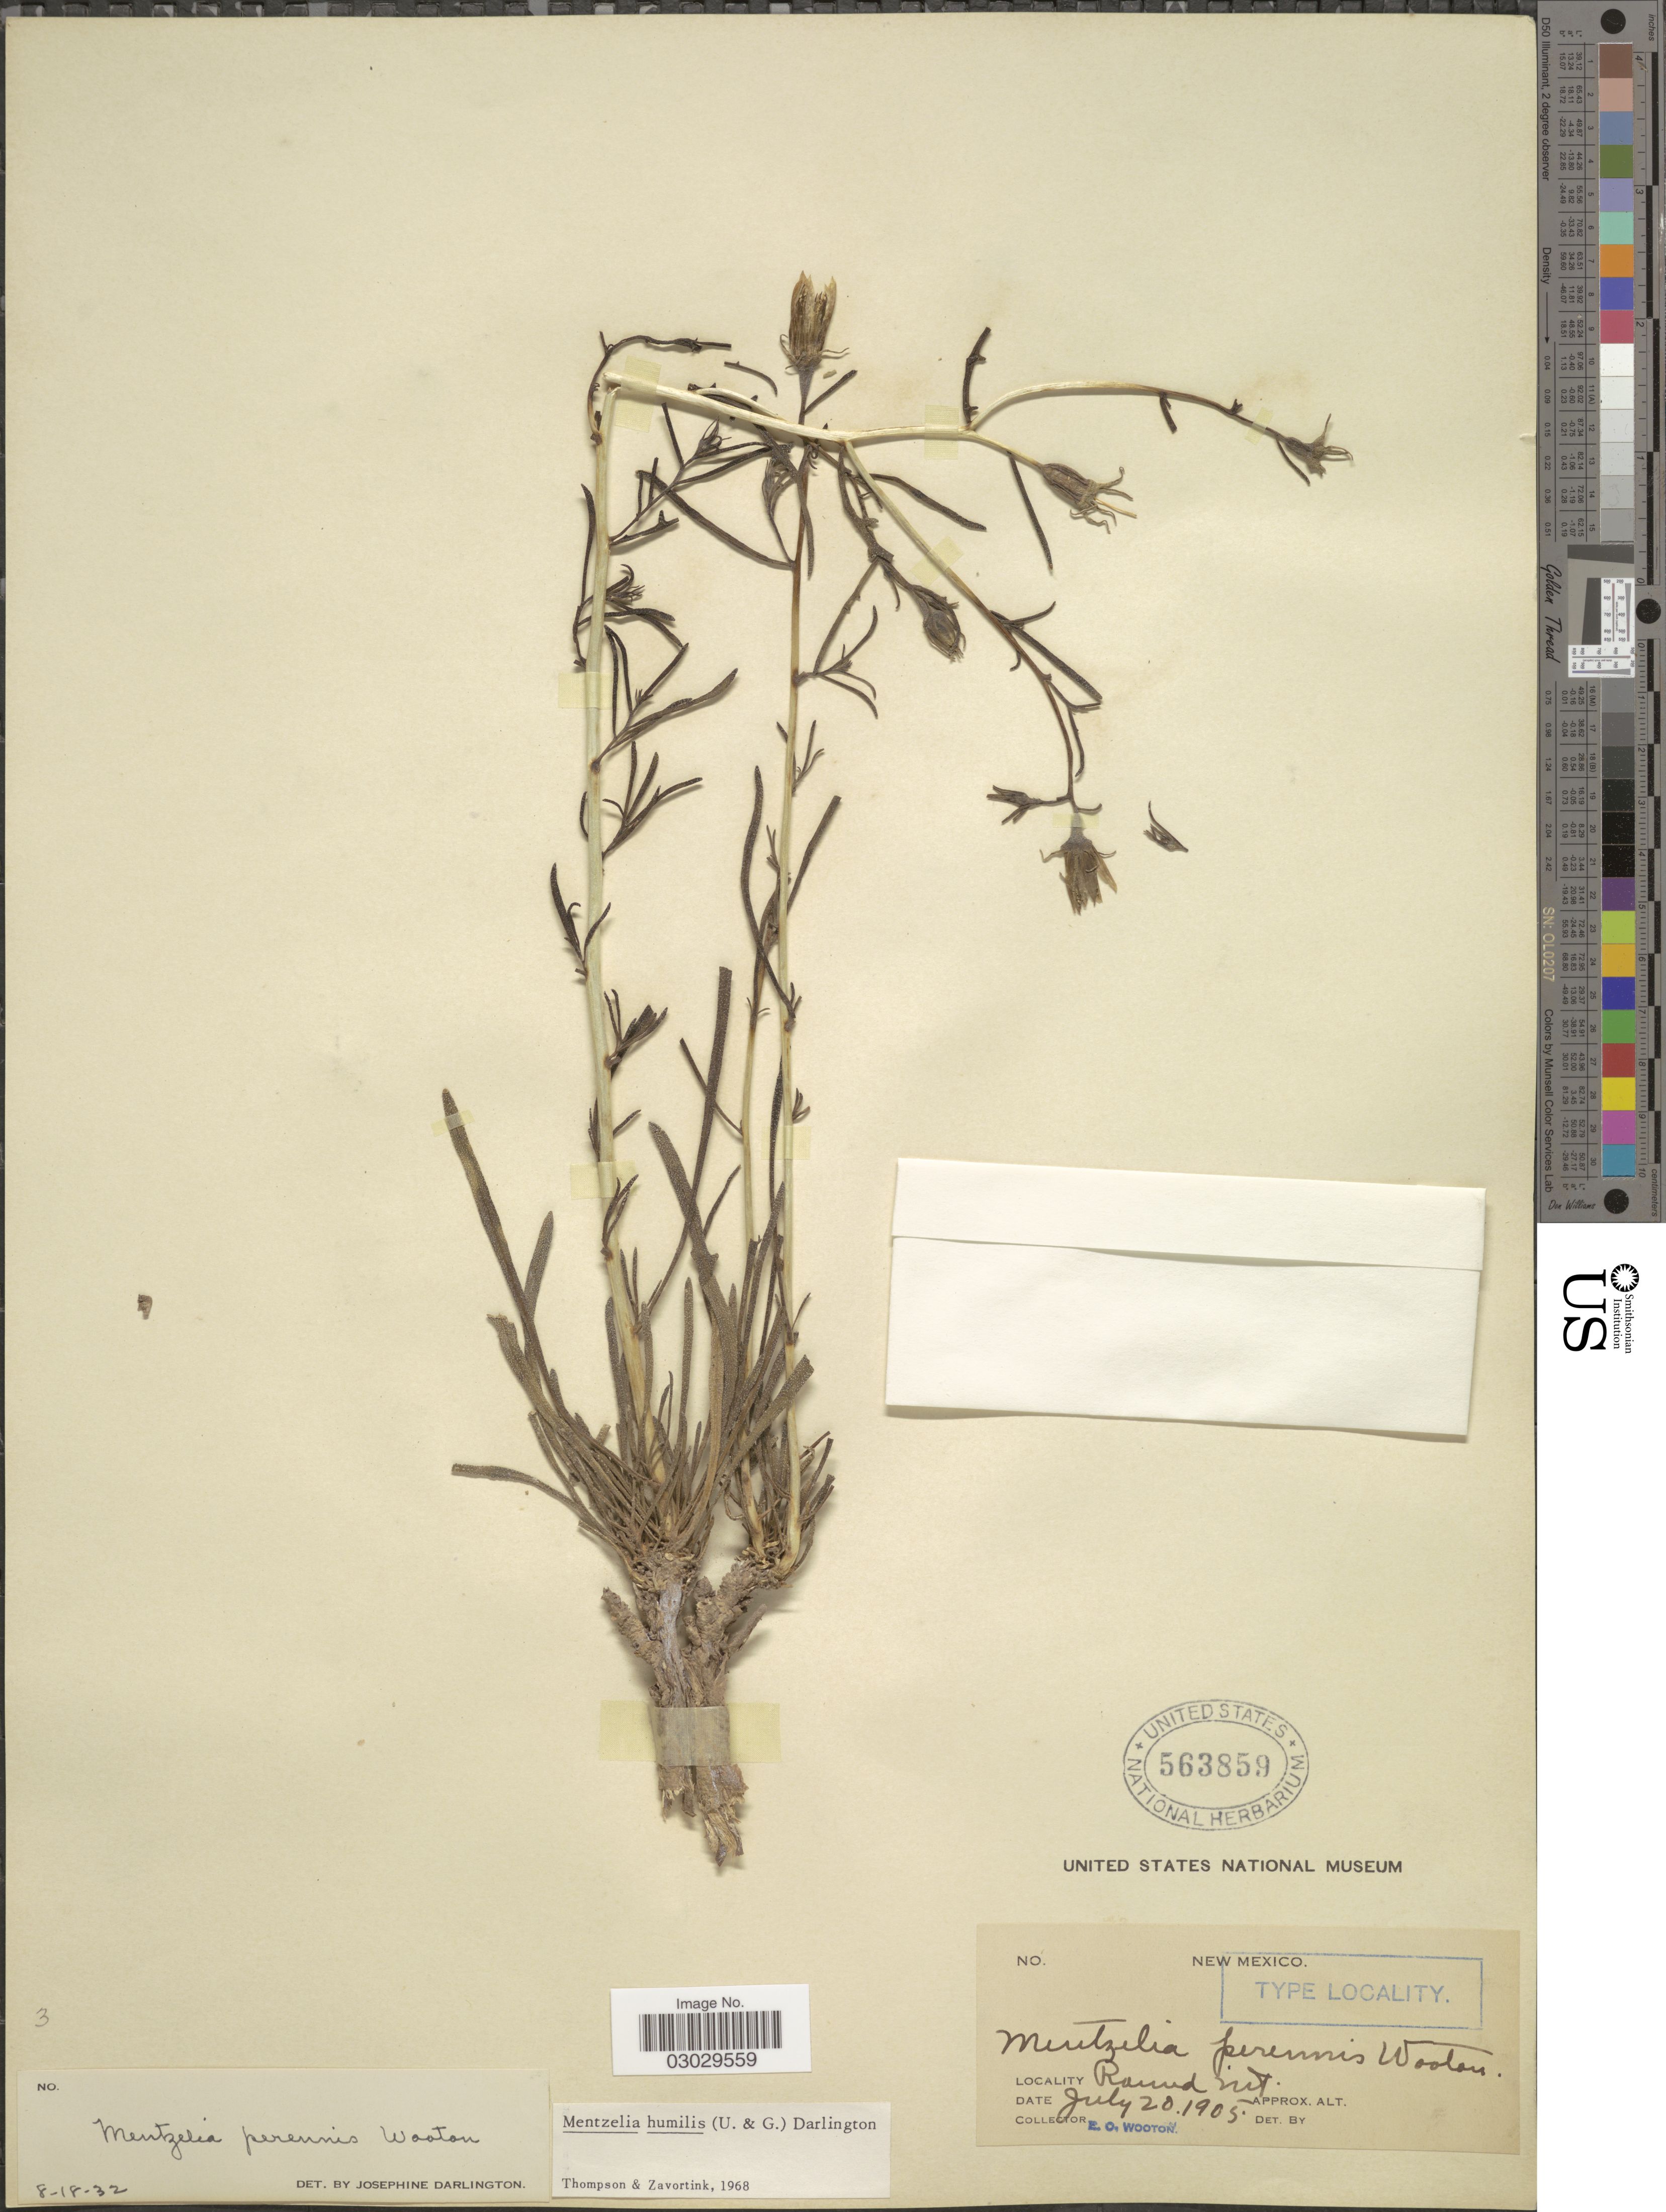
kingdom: Plantae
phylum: Tracheophyta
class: Magnoliopsida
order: Cornales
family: Loasaceae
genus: Mentzelia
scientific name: Mentzelia humilis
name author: (Urb. & Gilg) J. Darl.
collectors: E. O. Wooton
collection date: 1905-07-20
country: United States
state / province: New Mexico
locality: Round Mt.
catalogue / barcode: US 563859